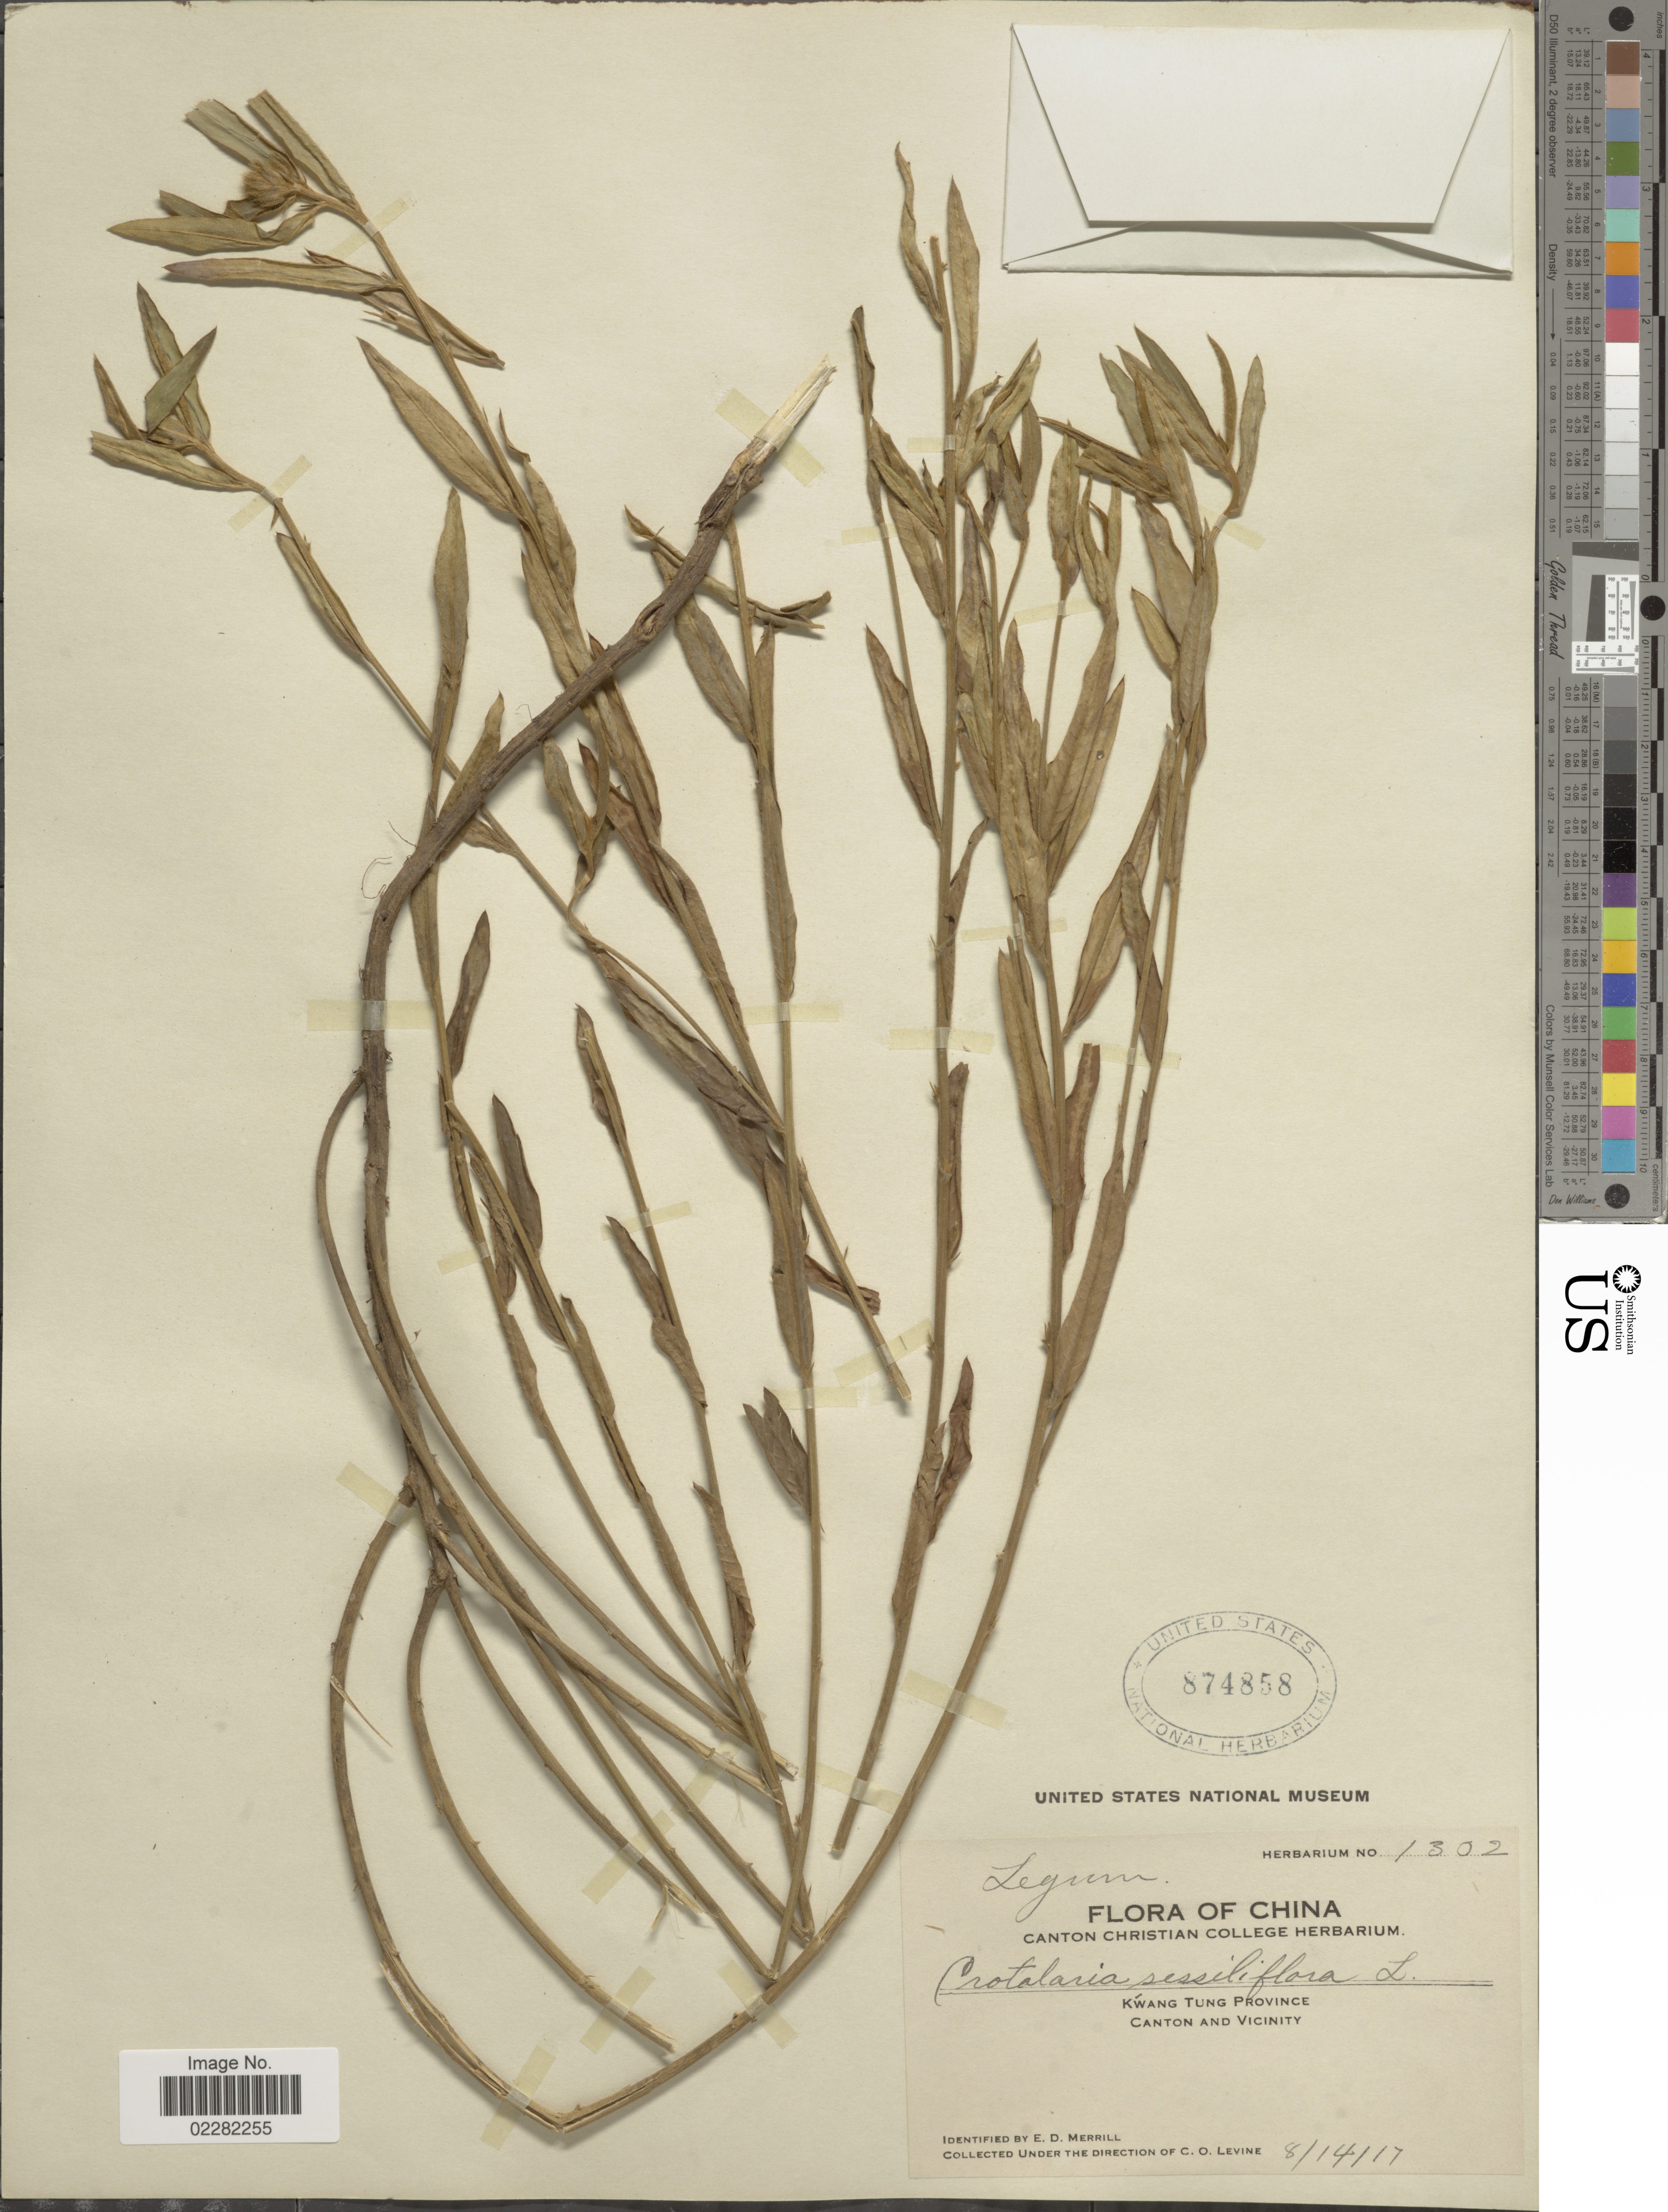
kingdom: Plantae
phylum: Tracheophyta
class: Magnoliopsida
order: Fabales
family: Fabaceae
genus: Crotalaria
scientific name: Crotalaria sessilifolia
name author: L.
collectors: C. O. Levine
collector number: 1302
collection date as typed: Transcribed d/m/y: 14/8/17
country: China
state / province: Guangdong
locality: Kwangtung Province Canton and vicinity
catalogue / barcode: US 874858